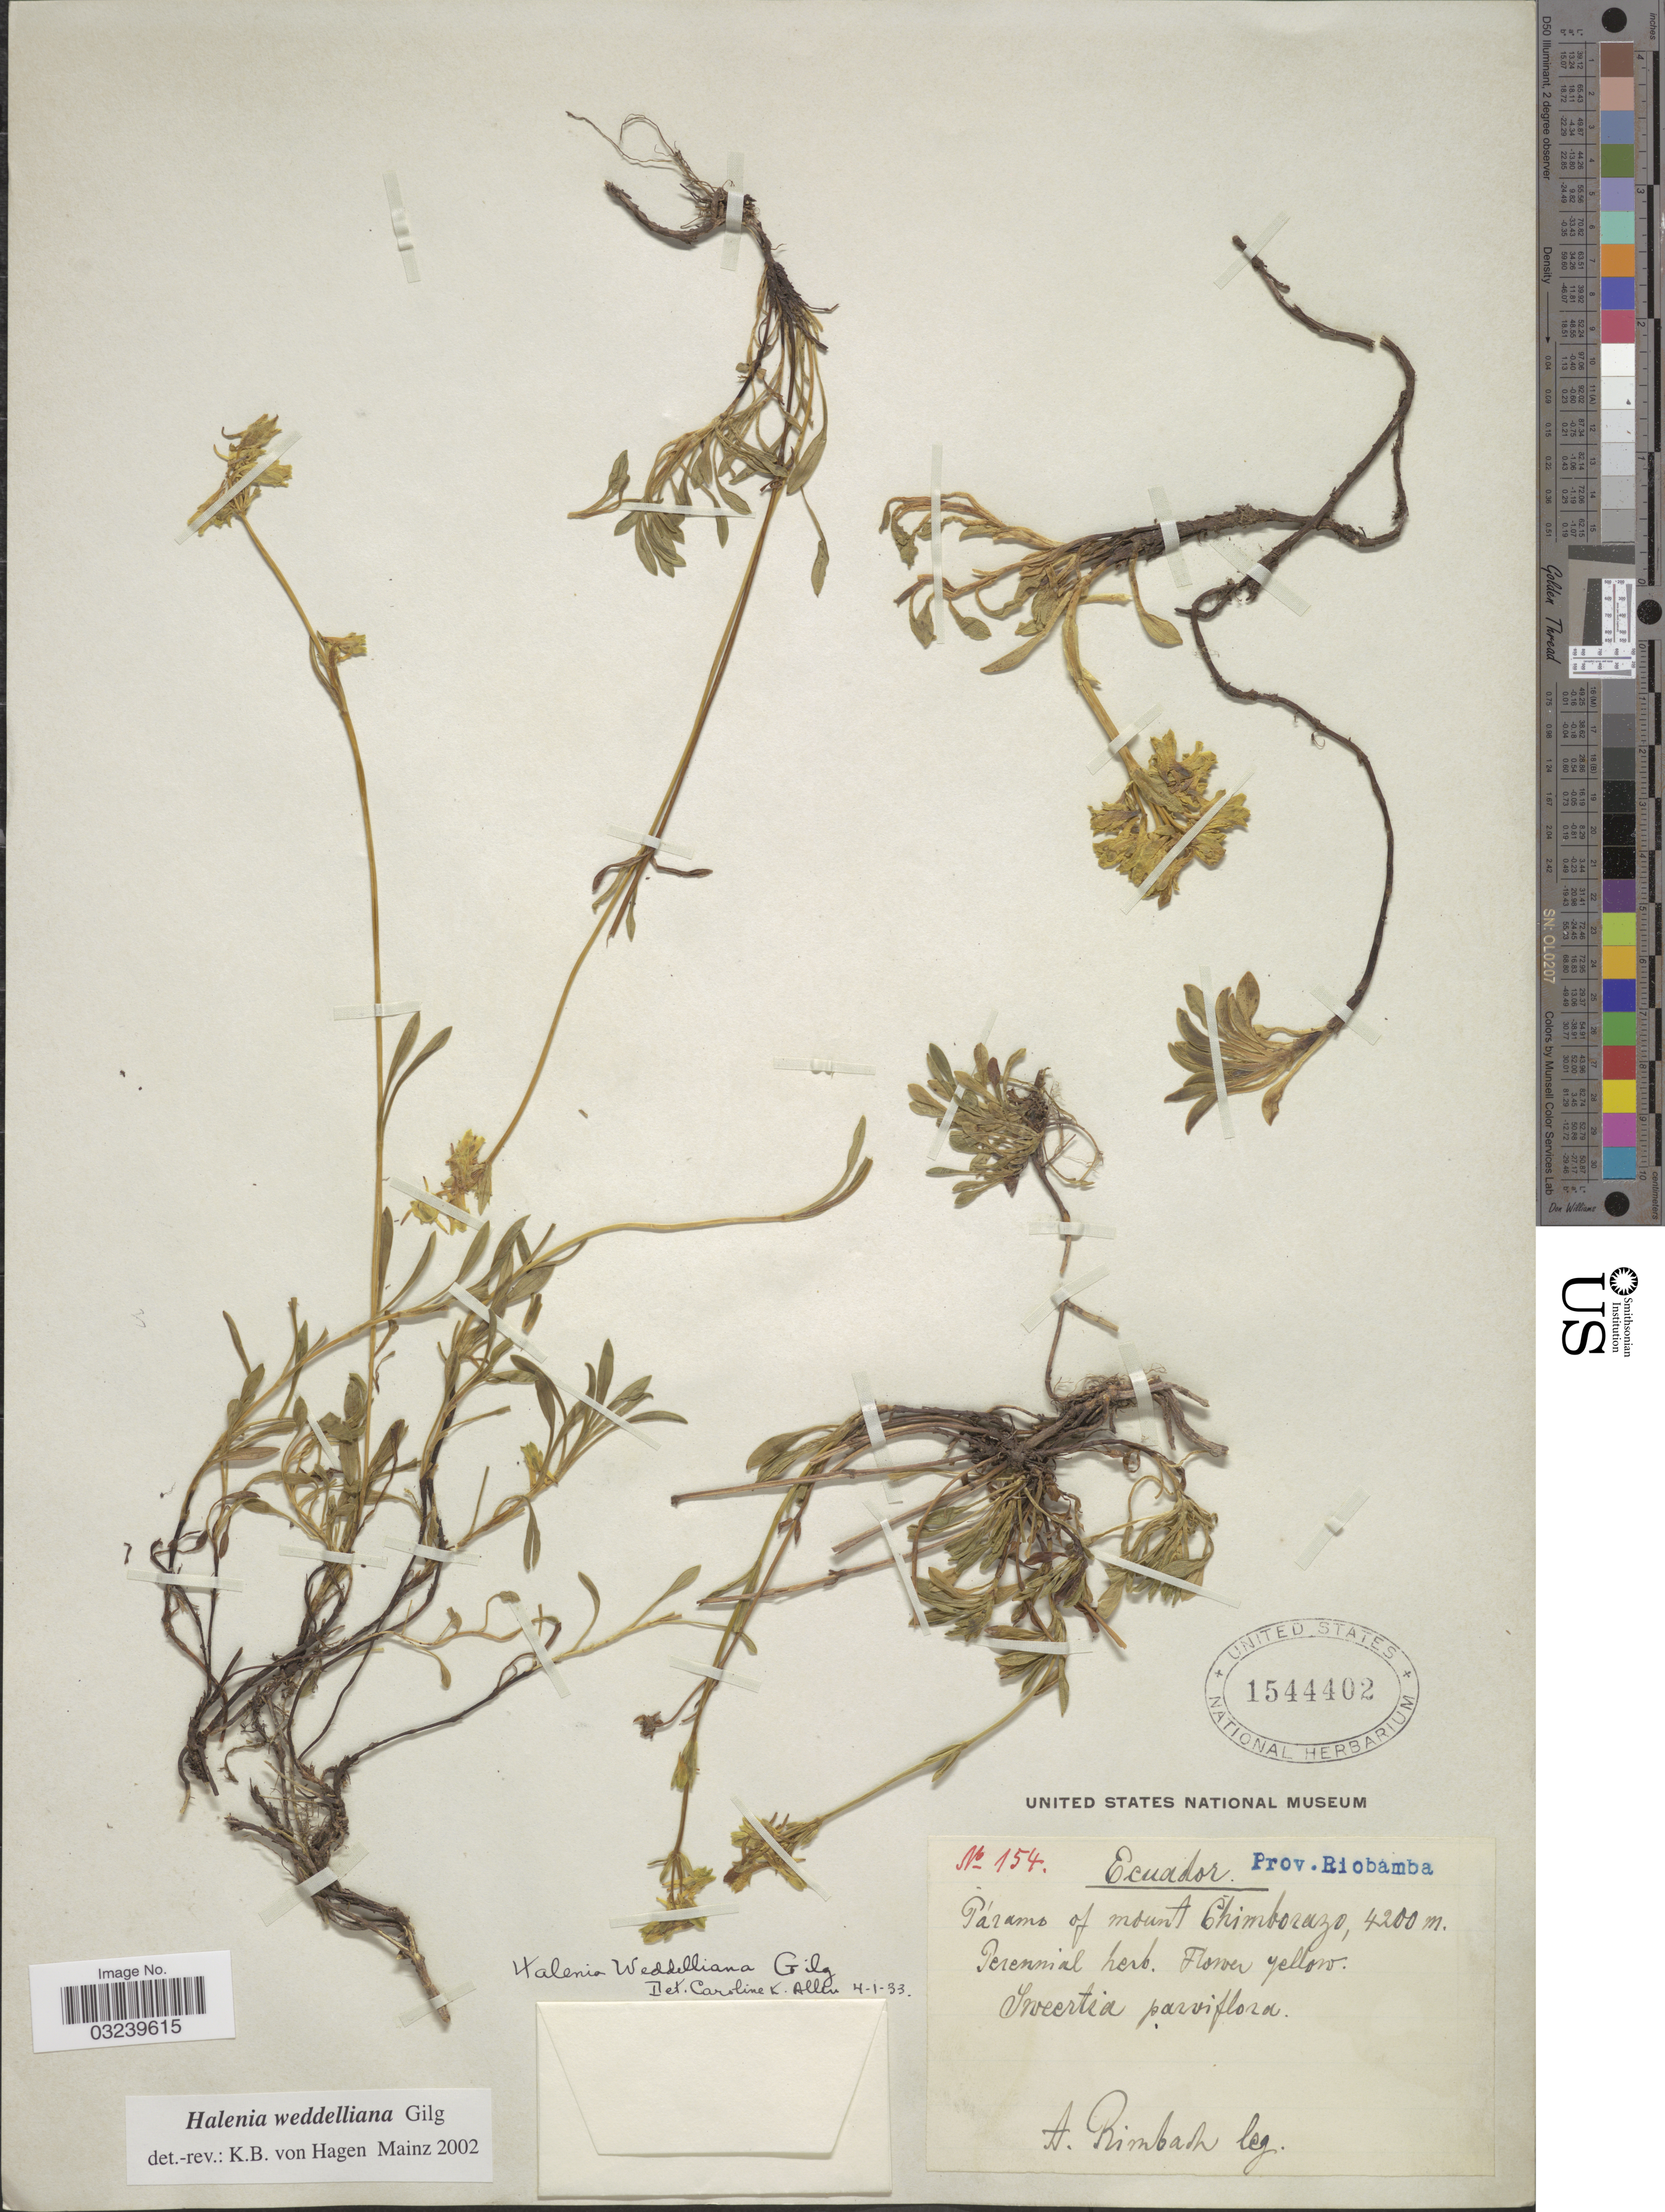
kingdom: Plantae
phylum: Tracheophyta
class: Magnoliopsida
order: Gentianales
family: Gentianaceae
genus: Halenia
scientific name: Halenia weddelliana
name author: Gilg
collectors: A. Rimbach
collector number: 154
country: Ecuador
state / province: Chimborazo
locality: Páramo of mount Chimborazo. Prov. Riobamba.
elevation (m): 4200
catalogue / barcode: US 1544402